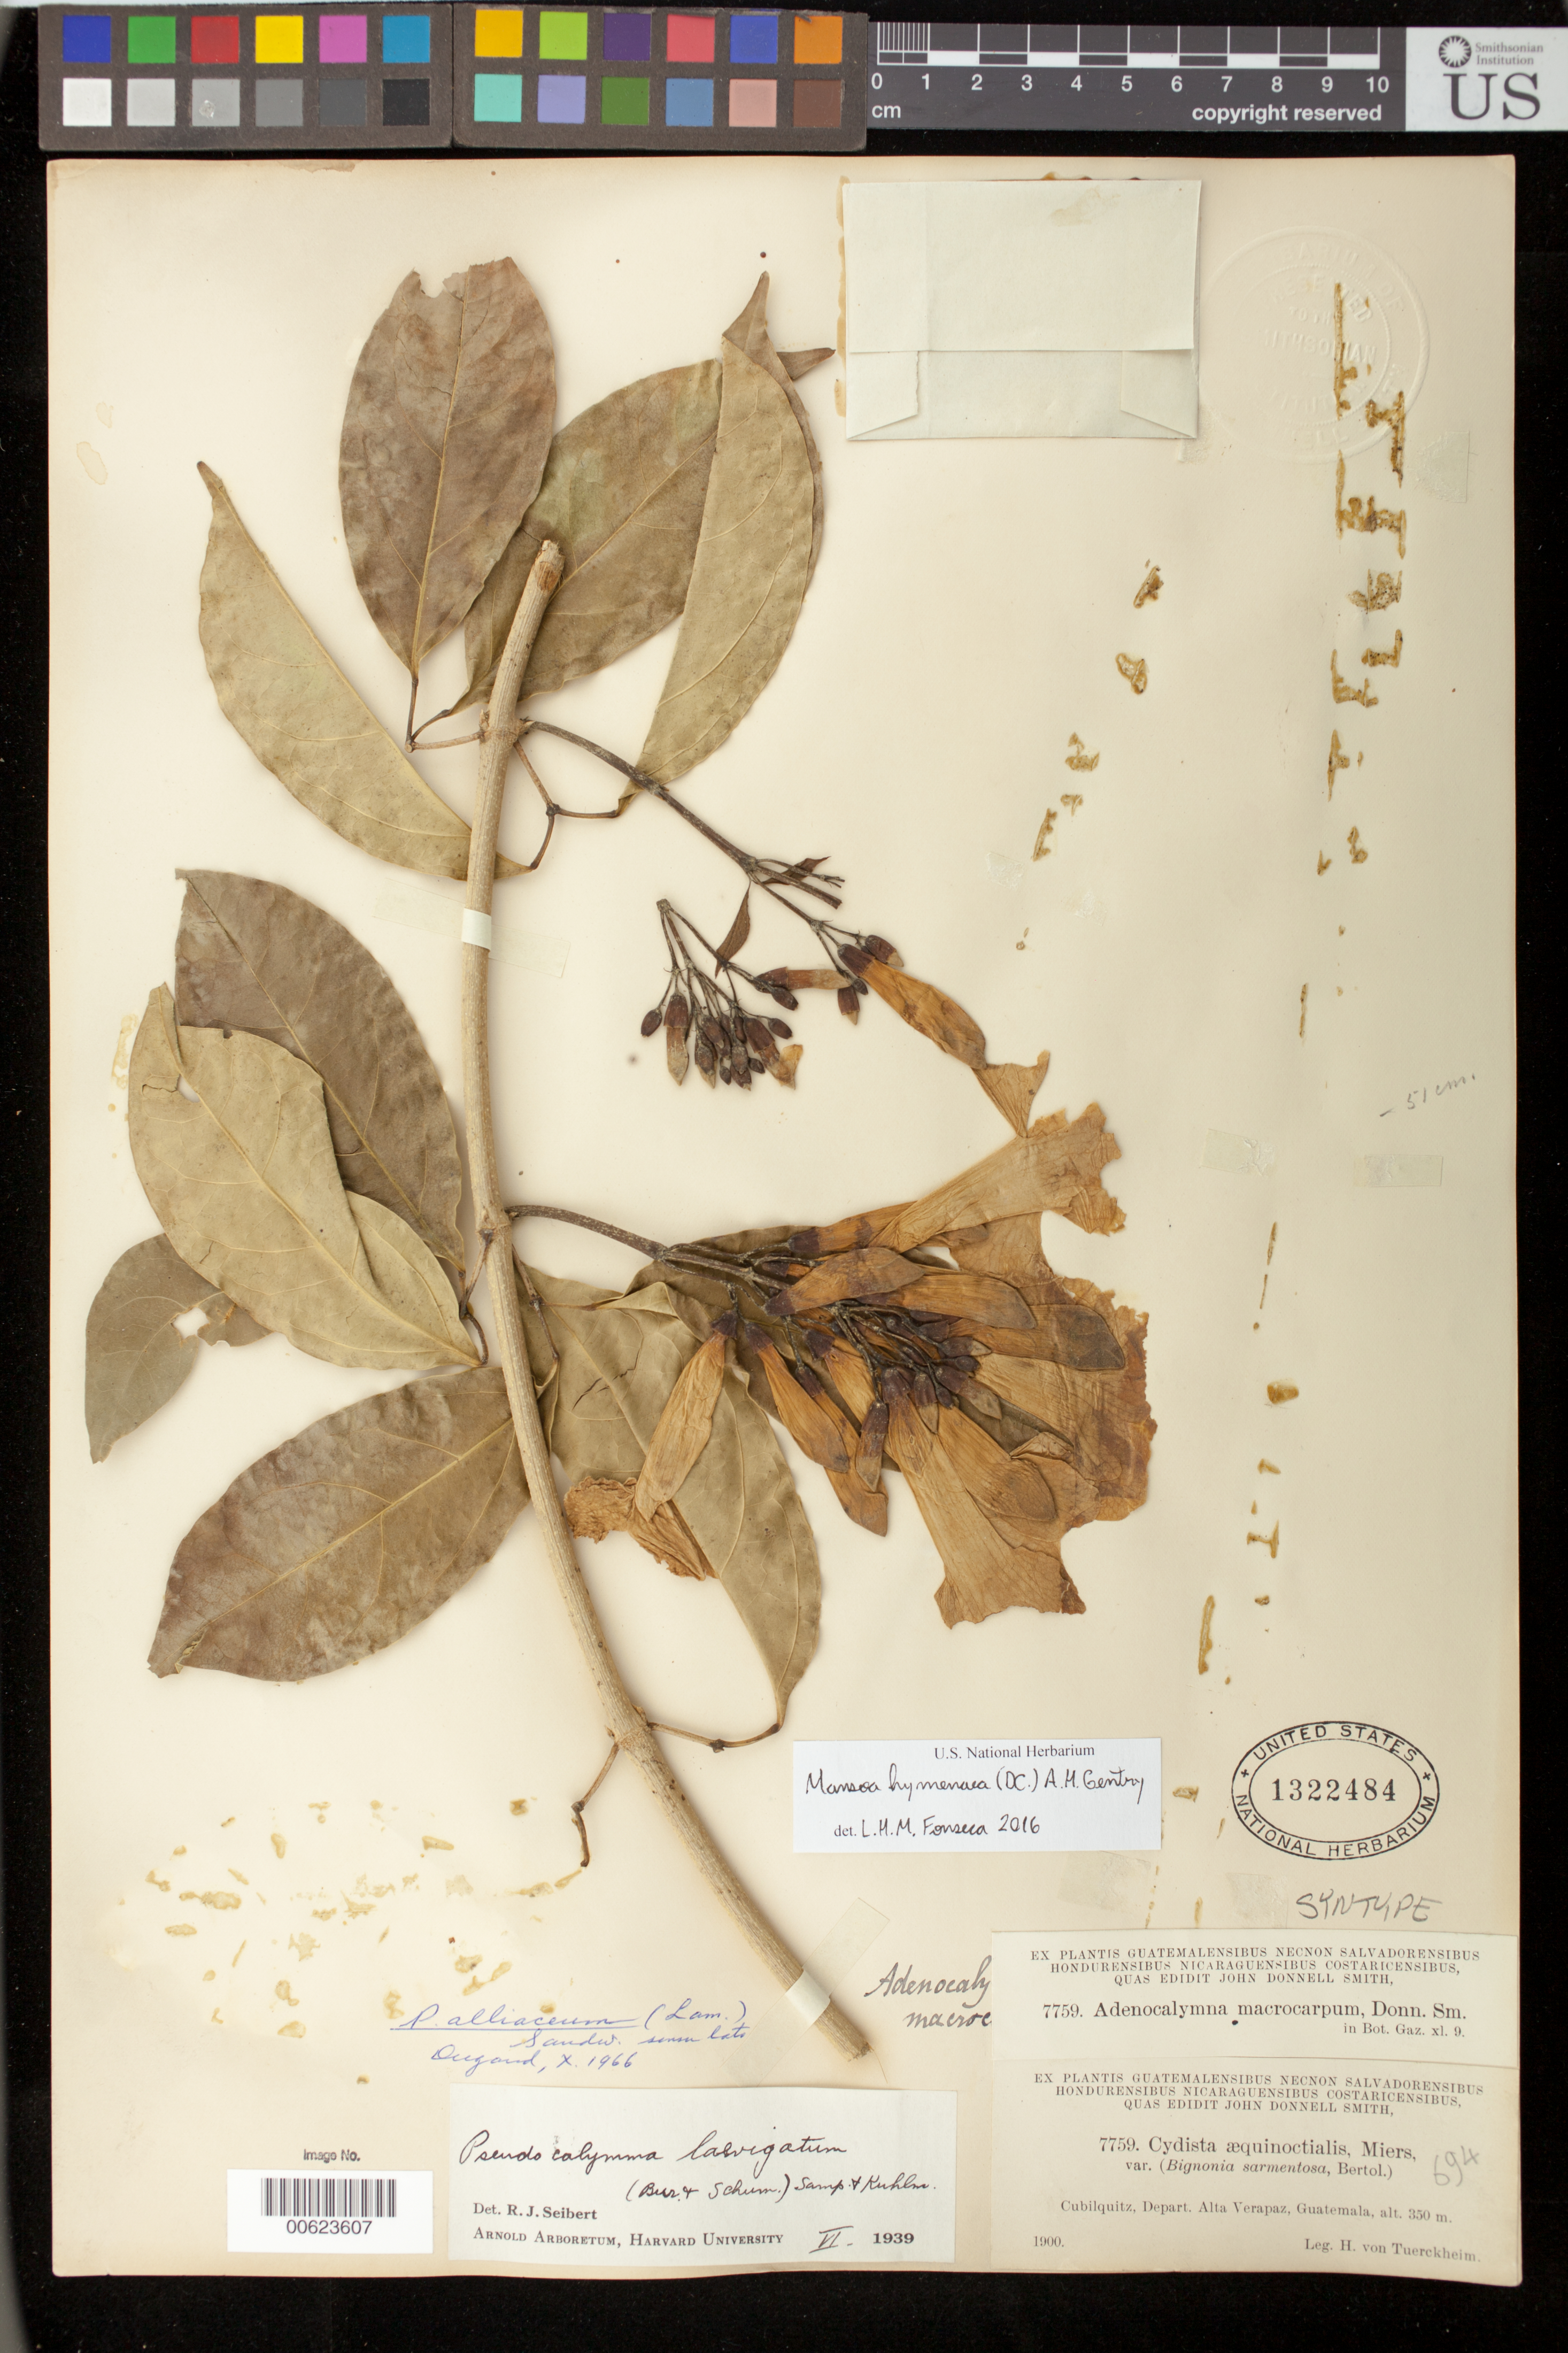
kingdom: Plantae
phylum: Tracheophyta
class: Magnoliopsida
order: Lamiales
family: Bignoniaceae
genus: Adenocalymma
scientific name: Adenocalymma macrocarpum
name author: Donn. Sm.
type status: Syntype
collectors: H. von Türckheim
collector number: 7759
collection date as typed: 1900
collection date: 1900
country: Guatemala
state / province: Alta Verapaz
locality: Cubilquitz, Depart. Alta Verapaz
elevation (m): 350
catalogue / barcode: US 1322484